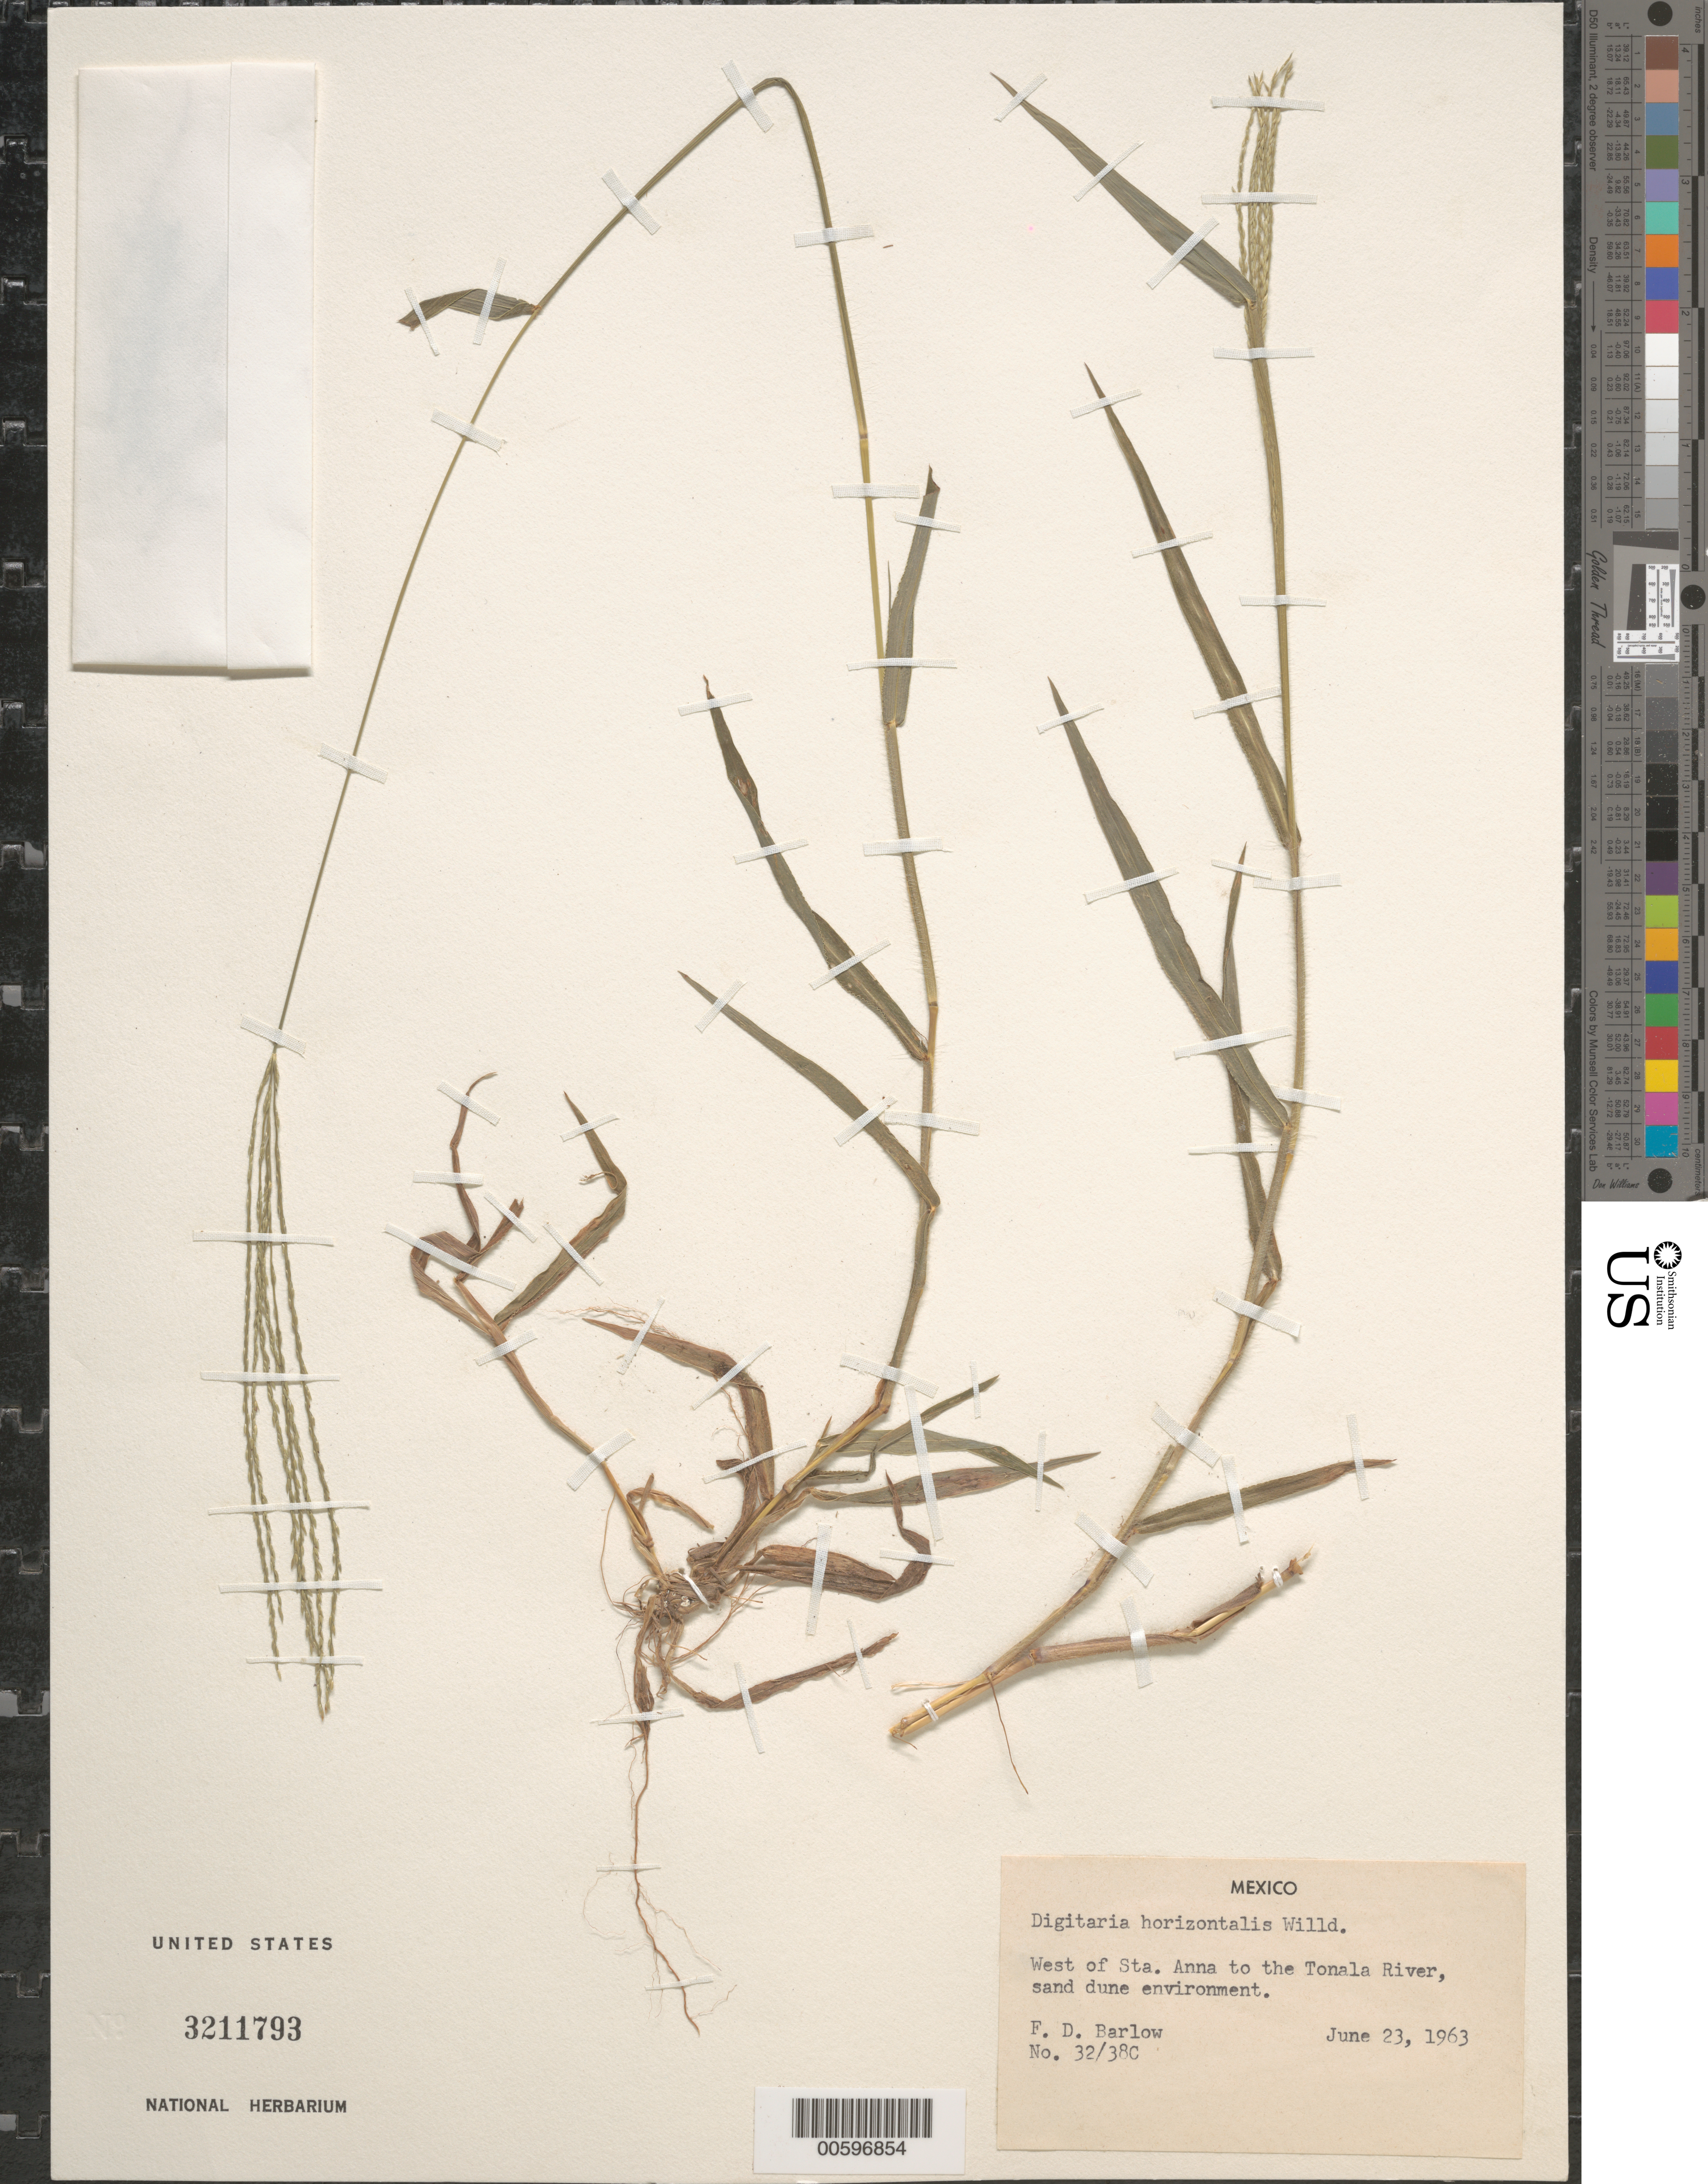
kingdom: Plantae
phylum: Tracheophyta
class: Liliopsida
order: Poales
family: Poaceae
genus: Digitaria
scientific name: Digitaria horizontalis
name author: Willd.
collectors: F. D. Barlow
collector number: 32/38C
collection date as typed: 23 Jun 1963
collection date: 1963-06-23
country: Mexico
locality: W of Sta. Anna to the Tonala River.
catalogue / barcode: US 3211793